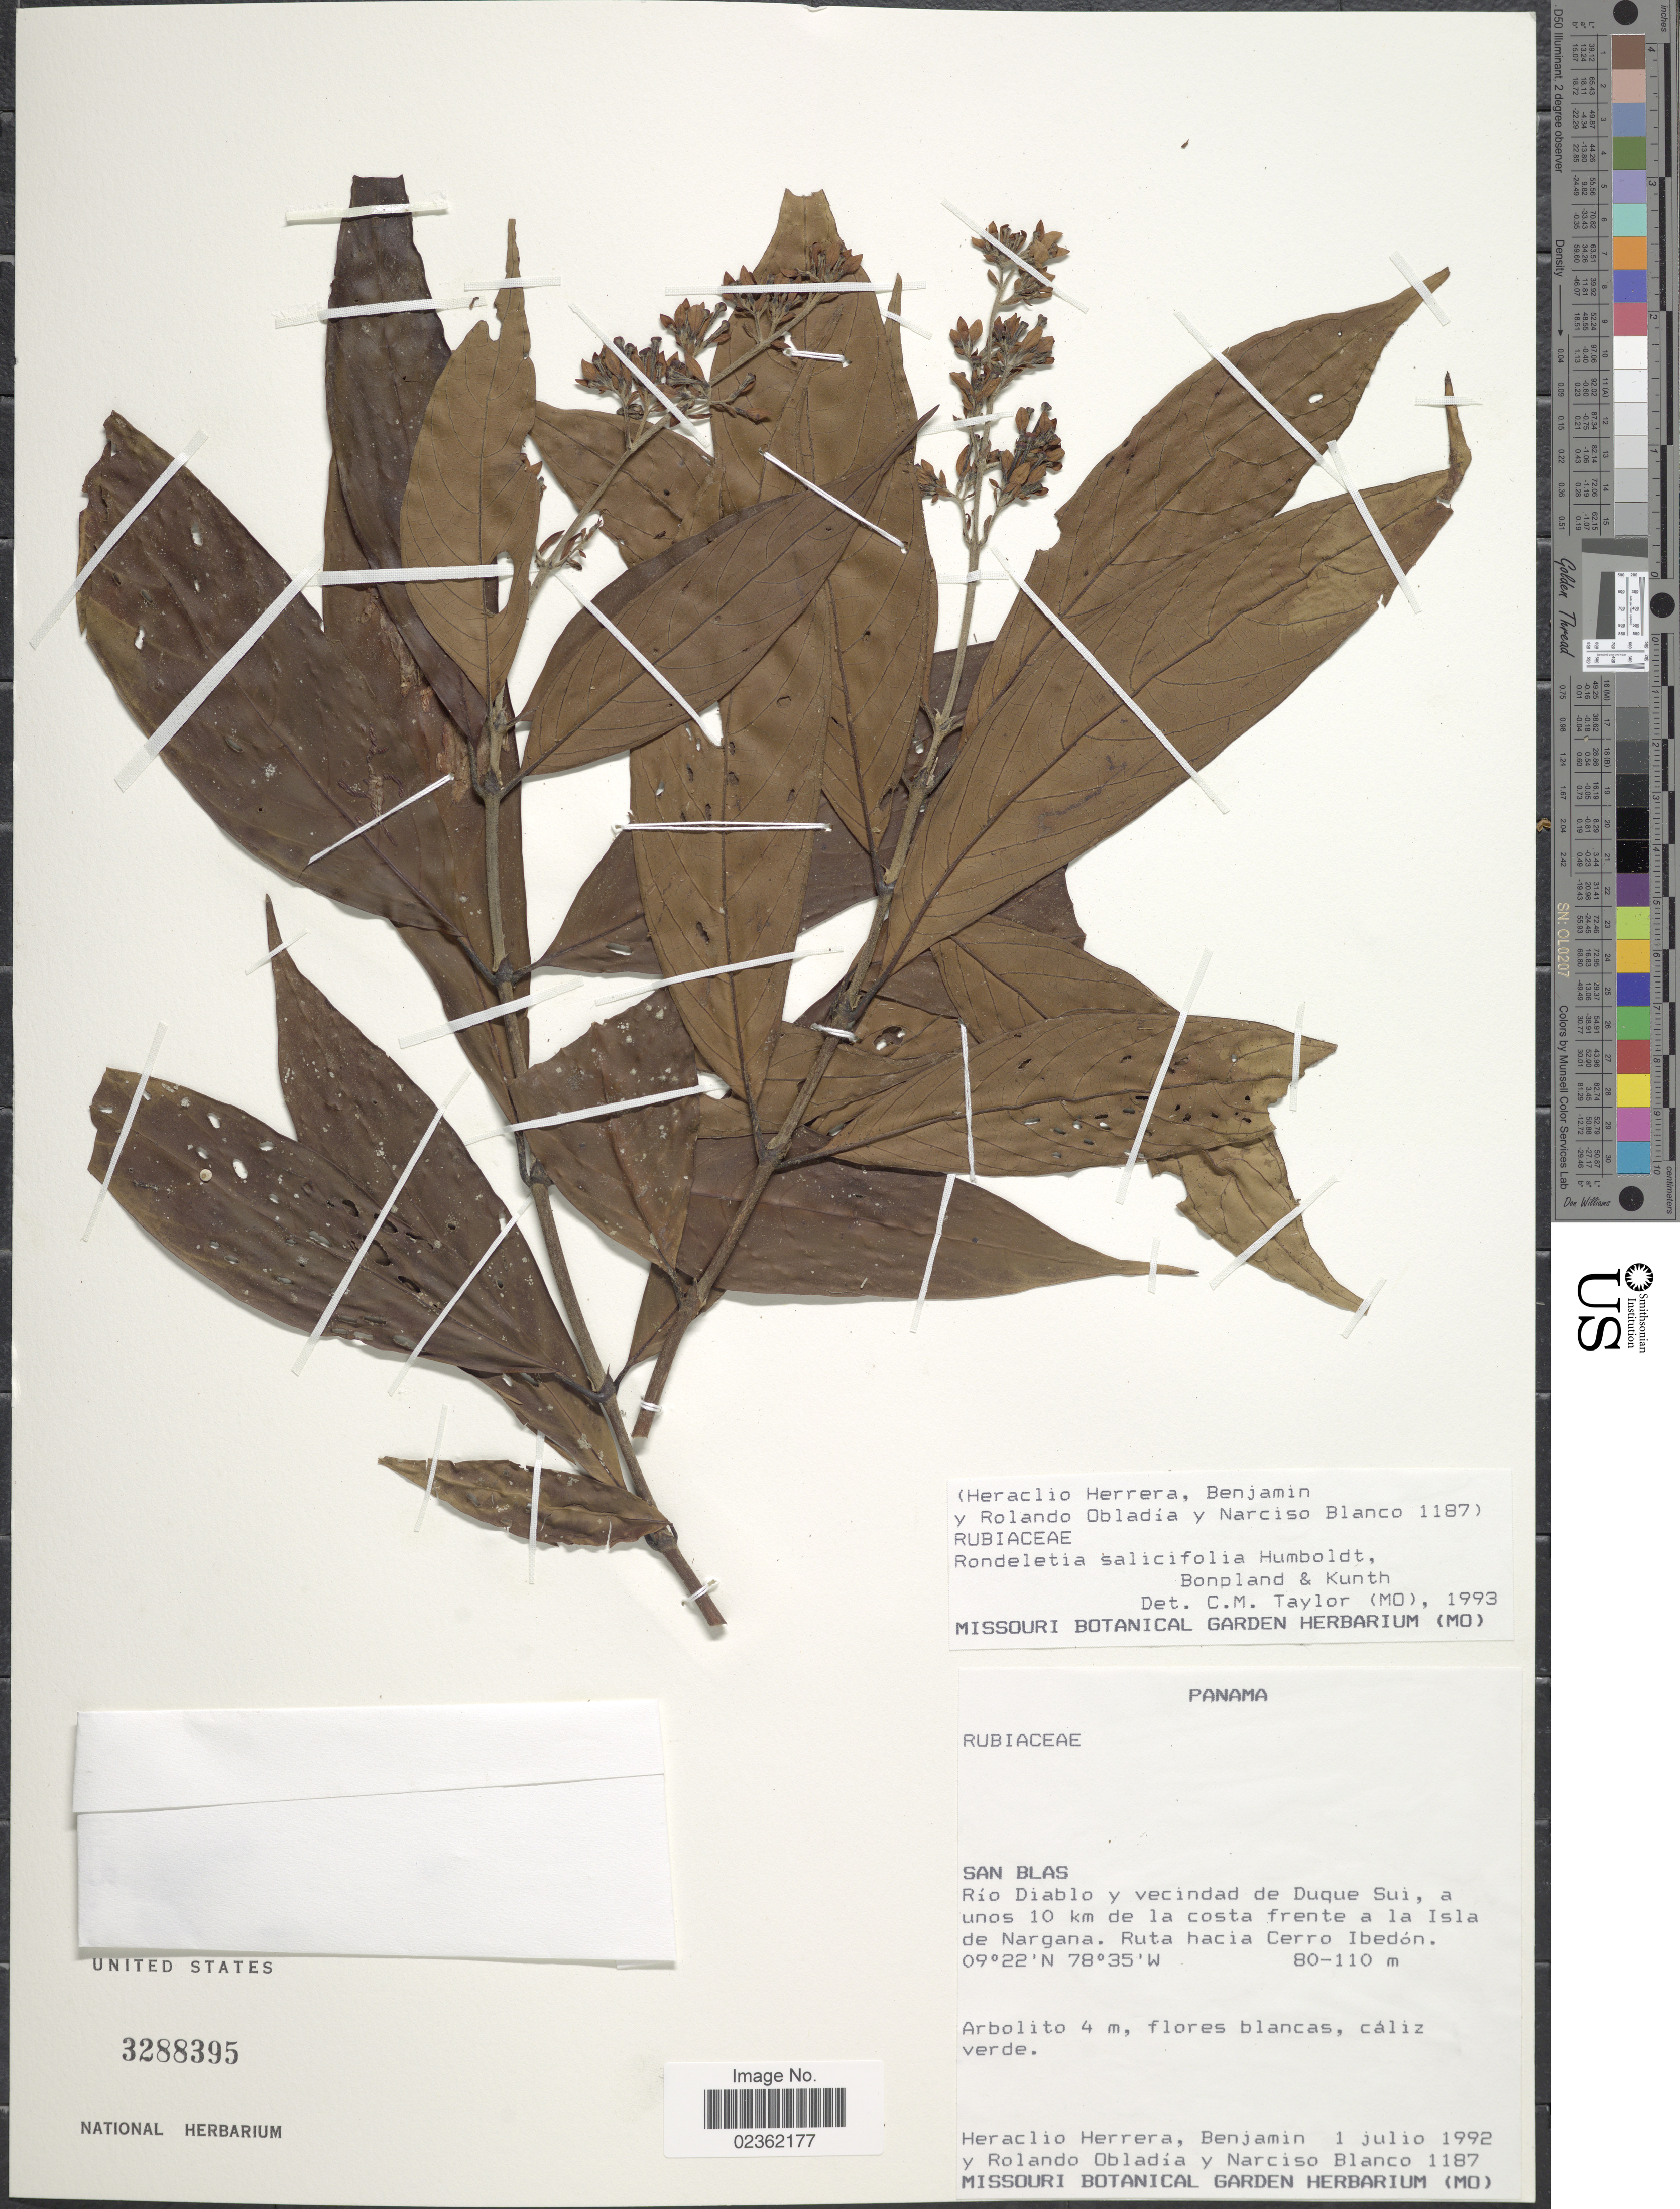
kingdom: Plantae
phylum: Tracheophyta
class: Magnoliopsida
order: Gentianales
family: Rubiaceae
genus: Rondeletia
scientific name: Rondeletia salicifolia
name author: Dwyer & M.V. Hayden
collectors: H. Herrera, B. Obladía, R. Obladía & N. Blanco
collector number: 1187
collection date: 1992-07-01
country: Panama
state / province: Kuna Yala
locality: Rio Diablo y vecindad de Duque Sui, a unos 10 km de la costa frente a la Isla de Nargana, Ruta hacia Cerro Ibedon.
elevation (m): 80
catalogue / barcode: US 3288395